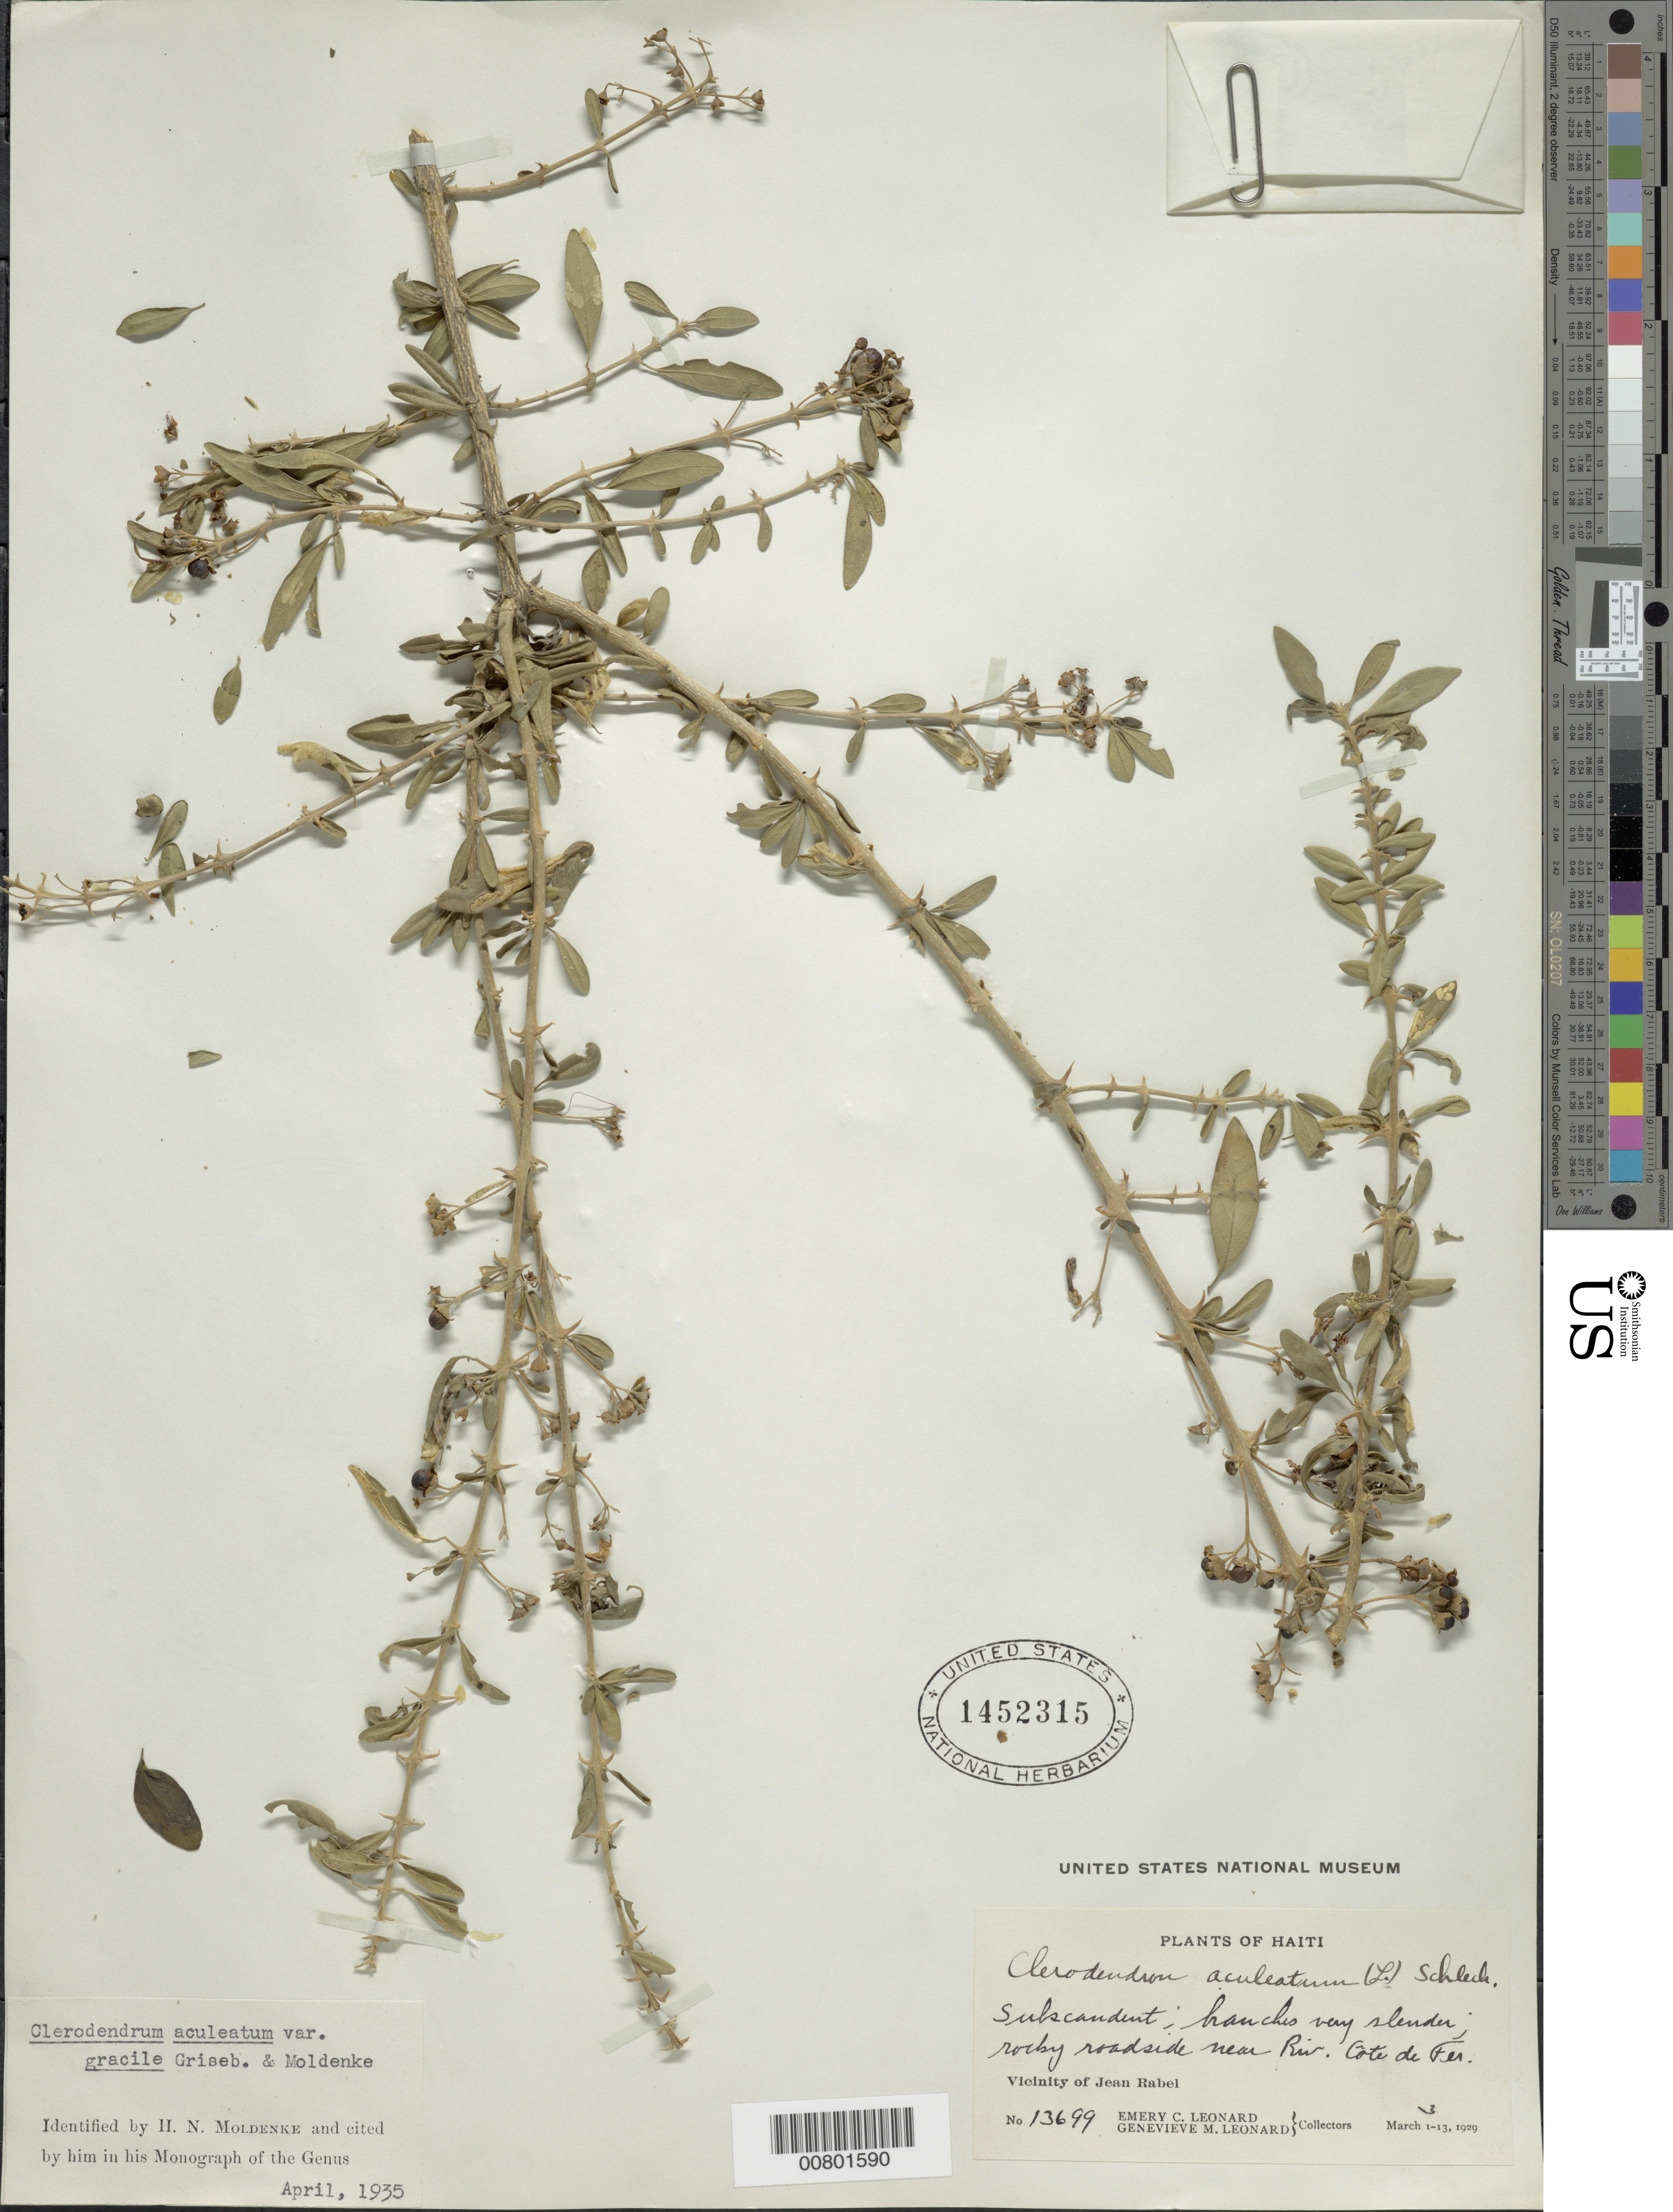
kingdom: Plantae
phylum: Tracheophyta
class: Magnoliopsida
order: Lamiales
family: Lamiaceae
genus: Clerodendrum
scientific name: Clerodendrum aculeatum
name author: (L.) Schltdl.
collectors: E. C. Leonard & G. M. Leonard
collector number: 13699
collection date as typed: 03 Mar 1929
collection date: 1929-03-03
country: Haiti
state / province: Nord-Ouest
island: Hispaniola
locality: Vicinity of Jean Rabel, River Côte de Fer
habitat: Rocky roadside near river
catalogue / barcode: US 1452315